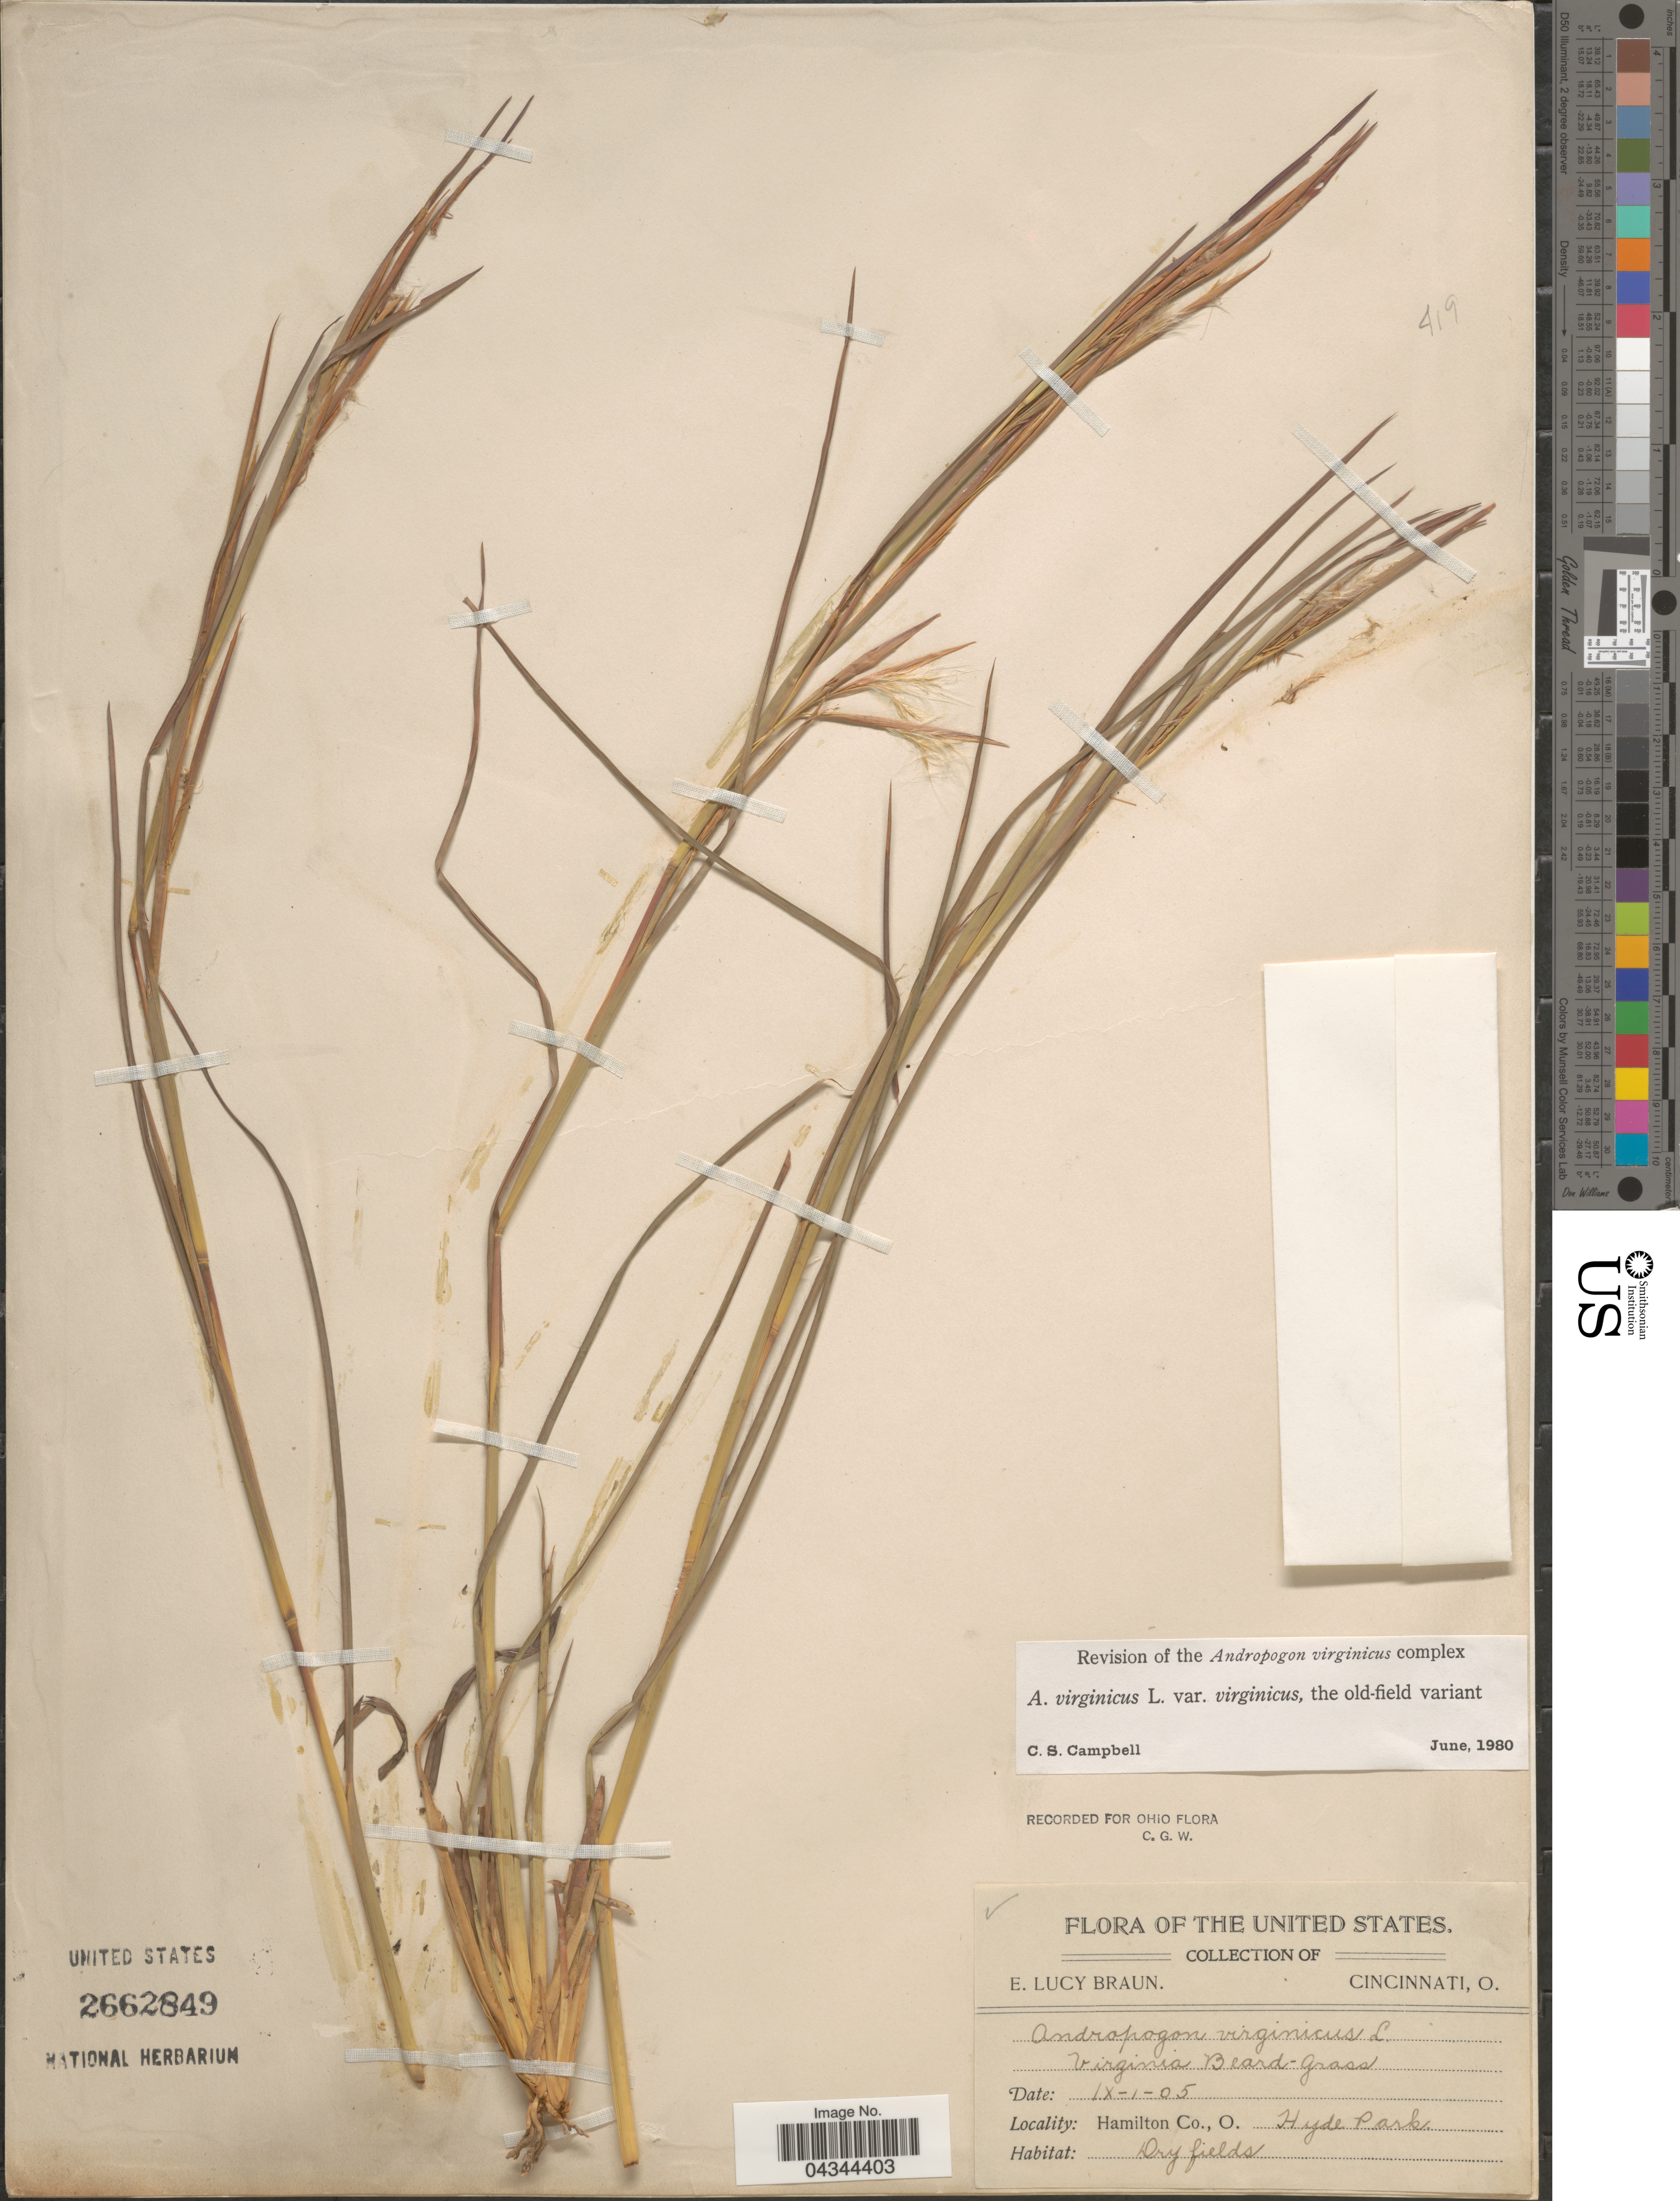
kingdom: Plantae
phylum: Tracheophyta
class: Liliopsida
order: Poales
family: Poaceae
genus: Andropogon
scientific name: Andropogon virginicus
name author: L.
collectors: E. L. Braun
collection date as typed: Transcribed d/m/y: 1/9/5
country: United States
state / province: Ohio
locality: Hamilton Co. Hyde Park.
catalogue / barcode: US 2662849